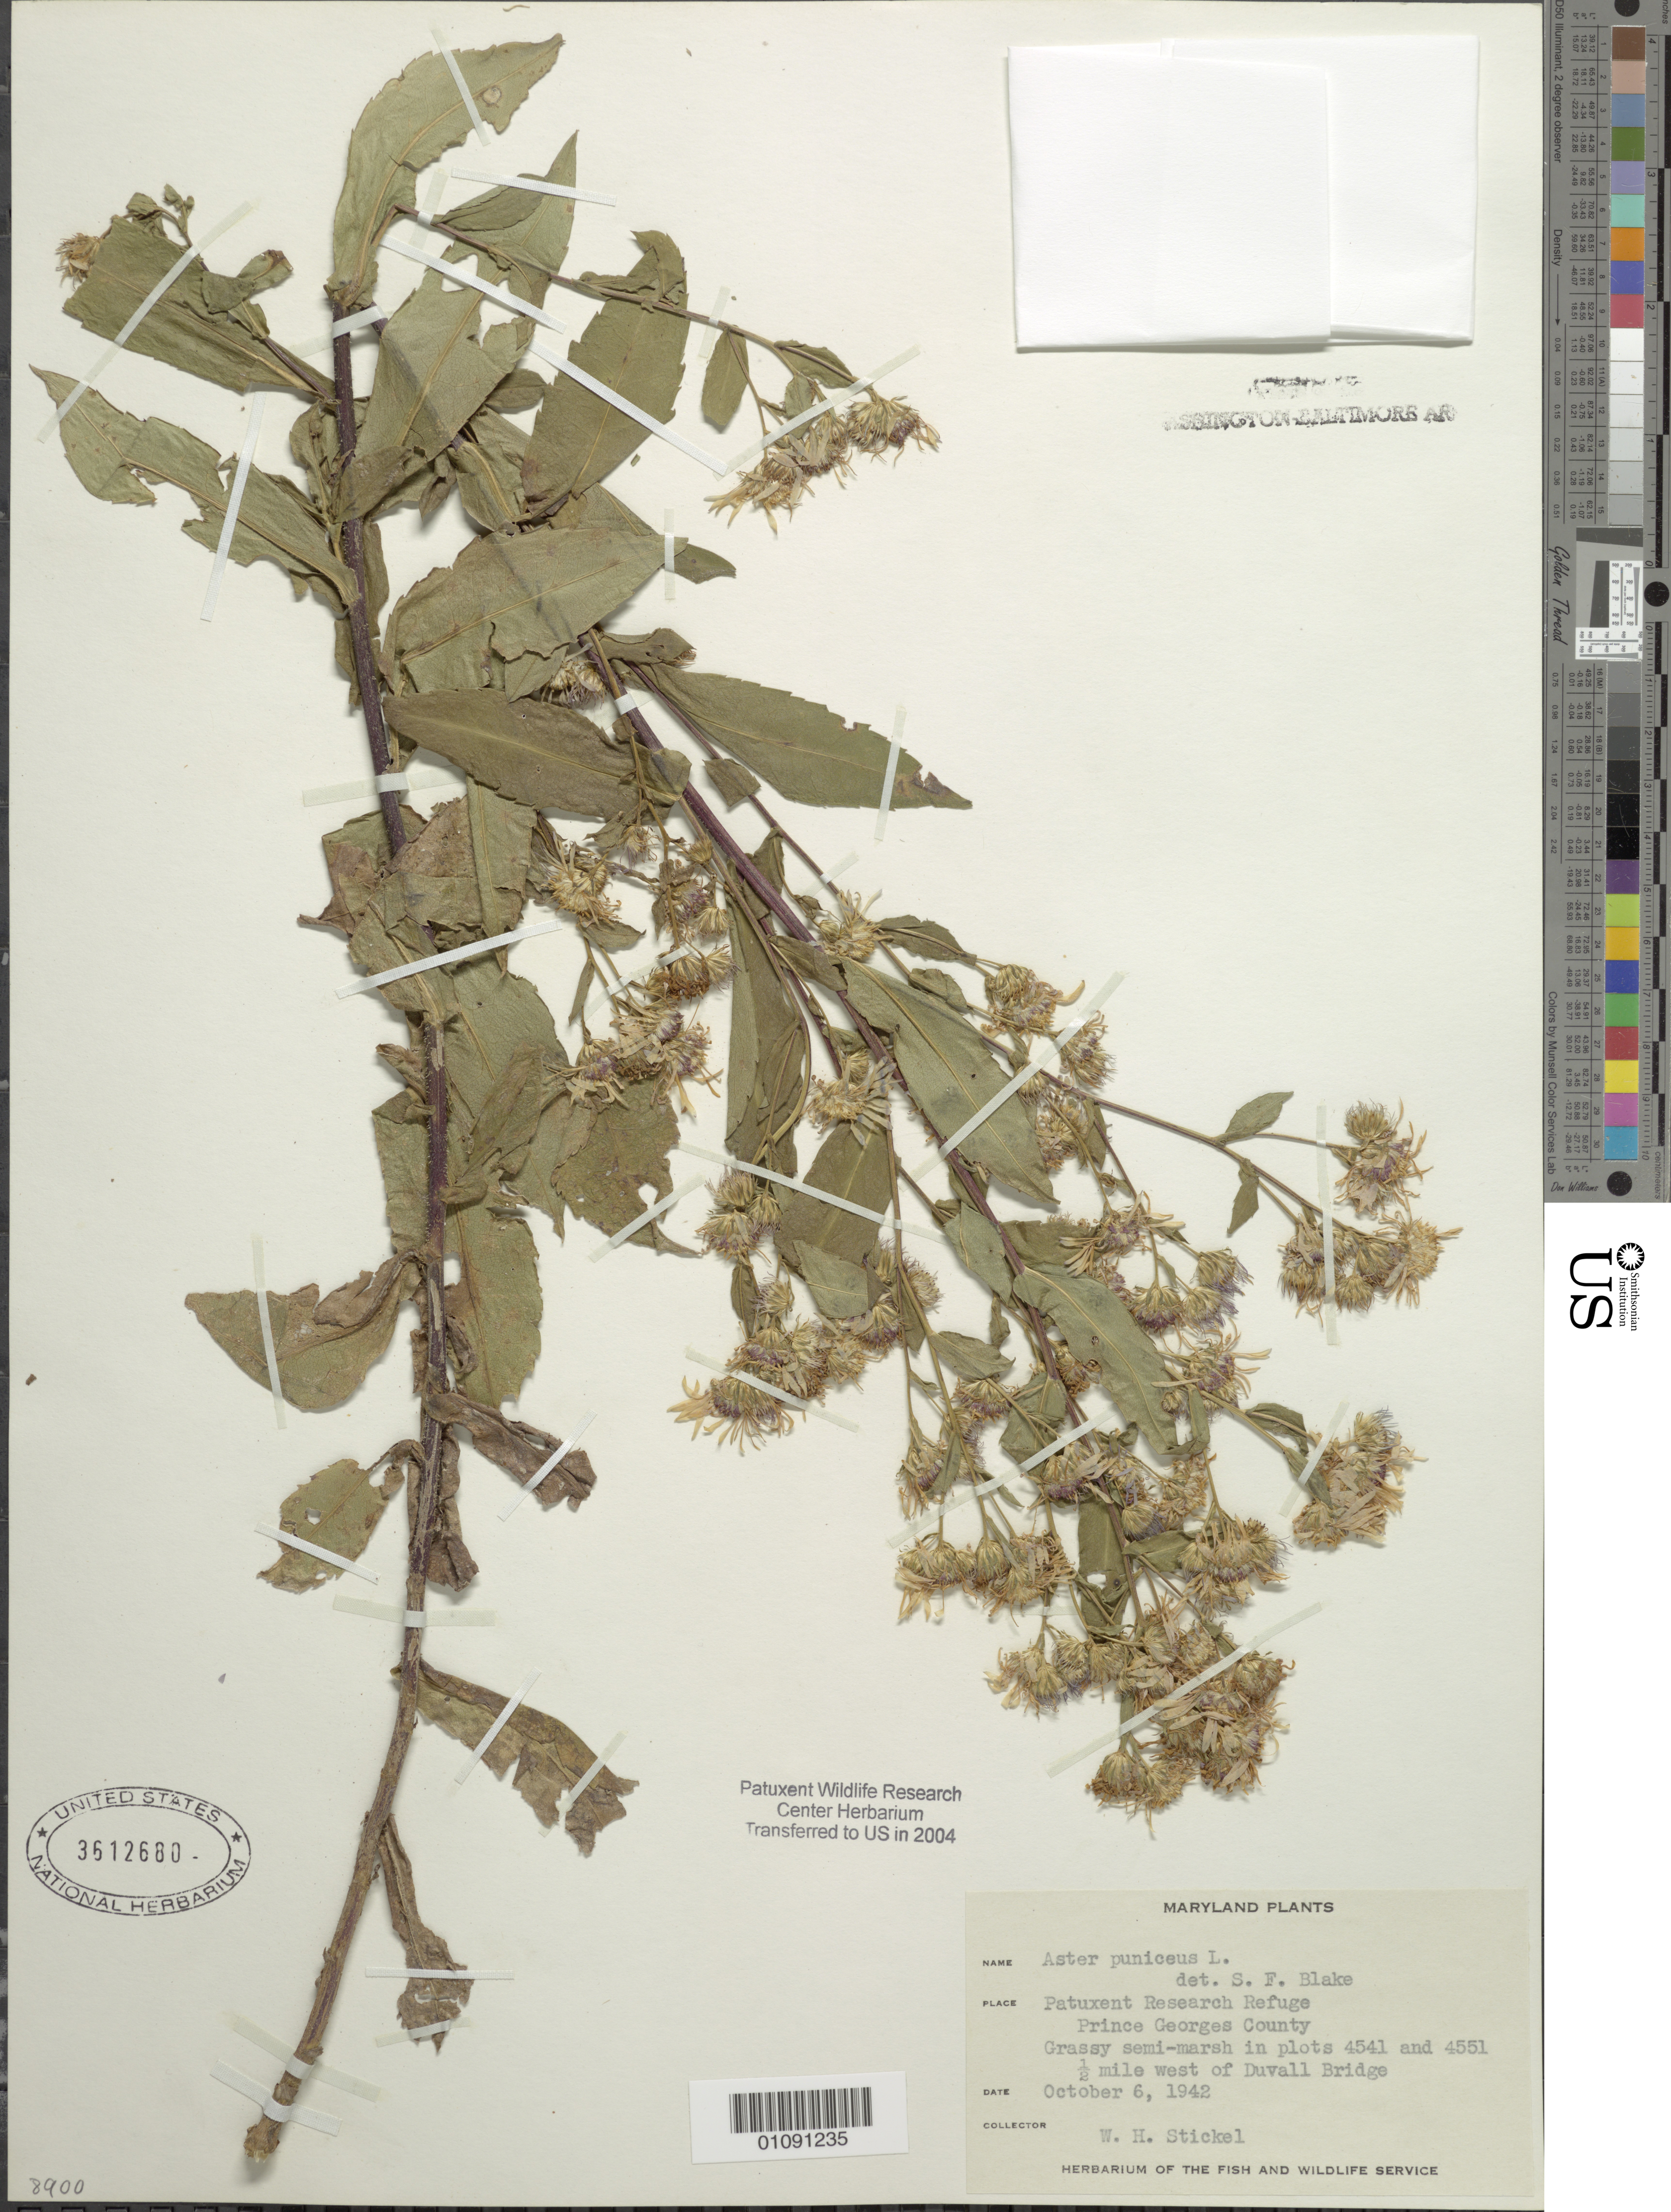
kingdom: Plantae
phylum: Tracheophyta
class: Magnoliopsida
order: Asterales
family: Asteraceae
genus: Symphyotrichum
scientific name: Symphyotrichum puniceum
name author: (L.) Á. Löve & D. Löve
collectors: W. Stickel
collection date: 1942-10-06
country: United States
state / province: Maryland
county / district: Prince George's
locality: Patuxent Wildlife Refuge. In plots 4541 and 4551, half a mile W. of Duvall Bridge.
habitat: Grassy semi-marsh.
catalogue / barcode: US 3612680